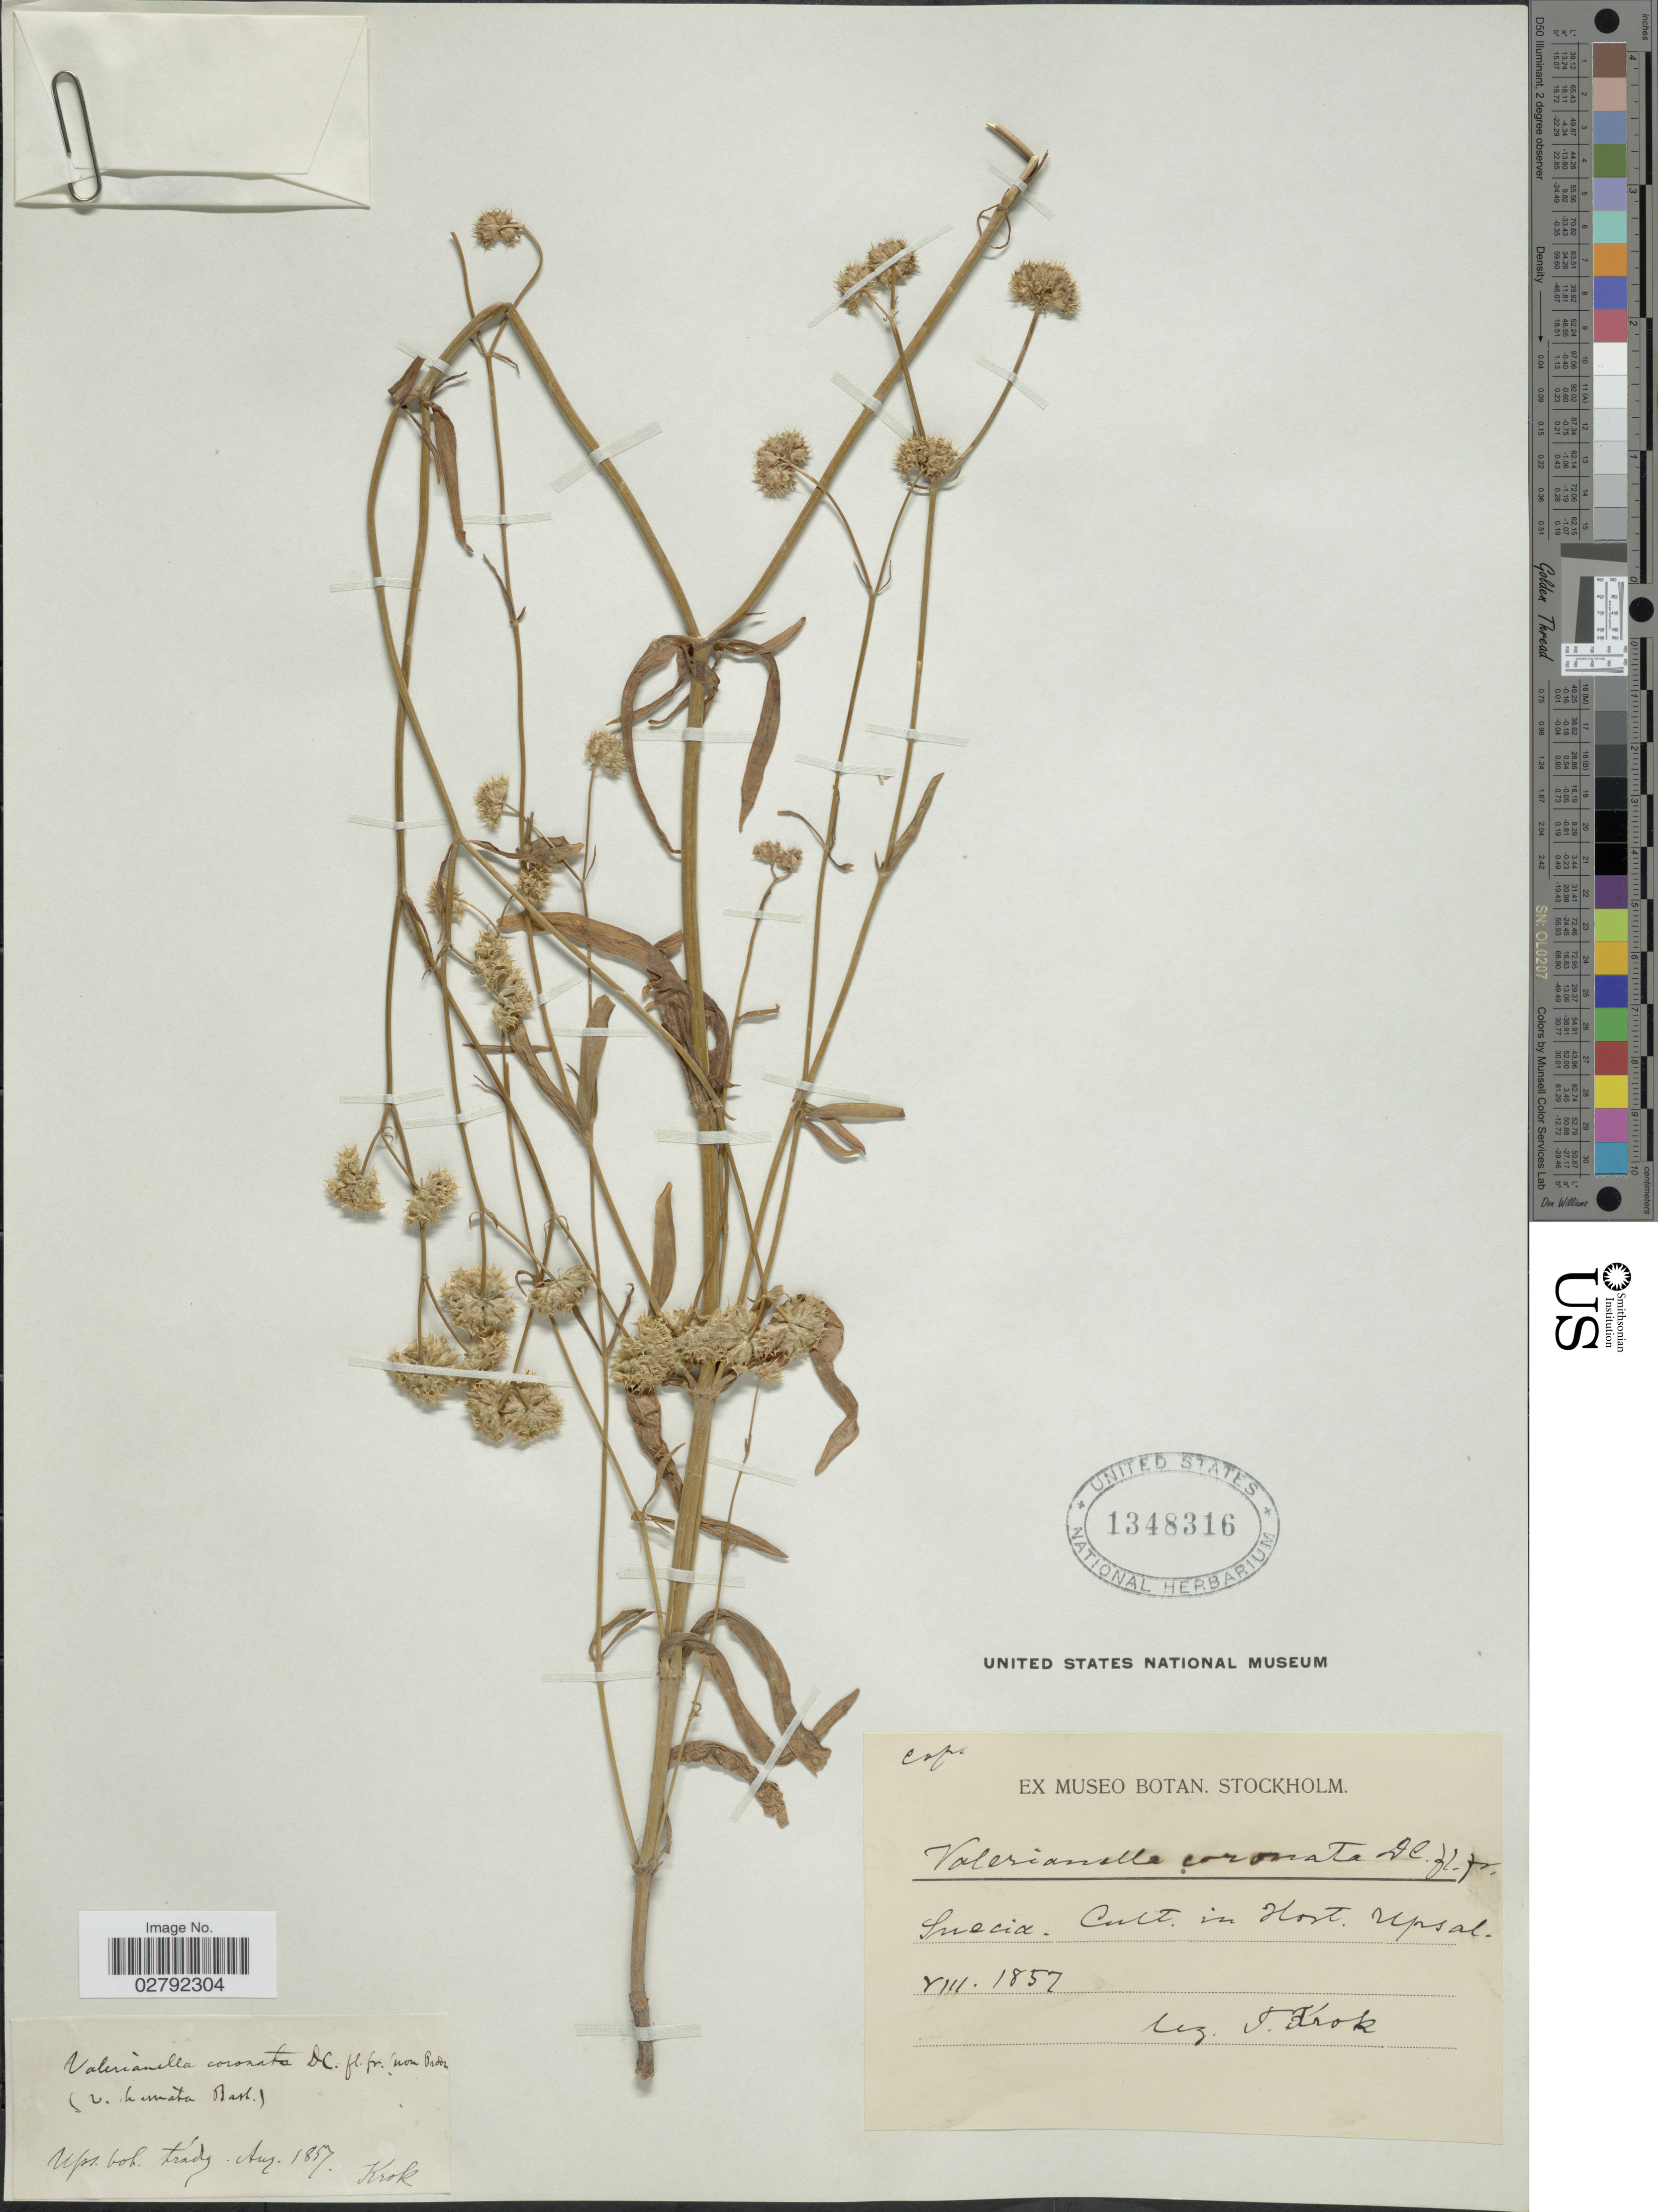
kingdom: Plantae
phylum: Tracheophyta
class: Magnoliopsida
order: Dipsacales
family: Caprifoliaceae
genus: Valerianella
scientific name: Valerianella coronata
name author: (L.) DC.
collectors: T. Krok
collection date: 1857-08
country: Sweden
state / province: Uppsala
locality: Cult. in Hort. Ups.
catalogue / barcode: US 1348316